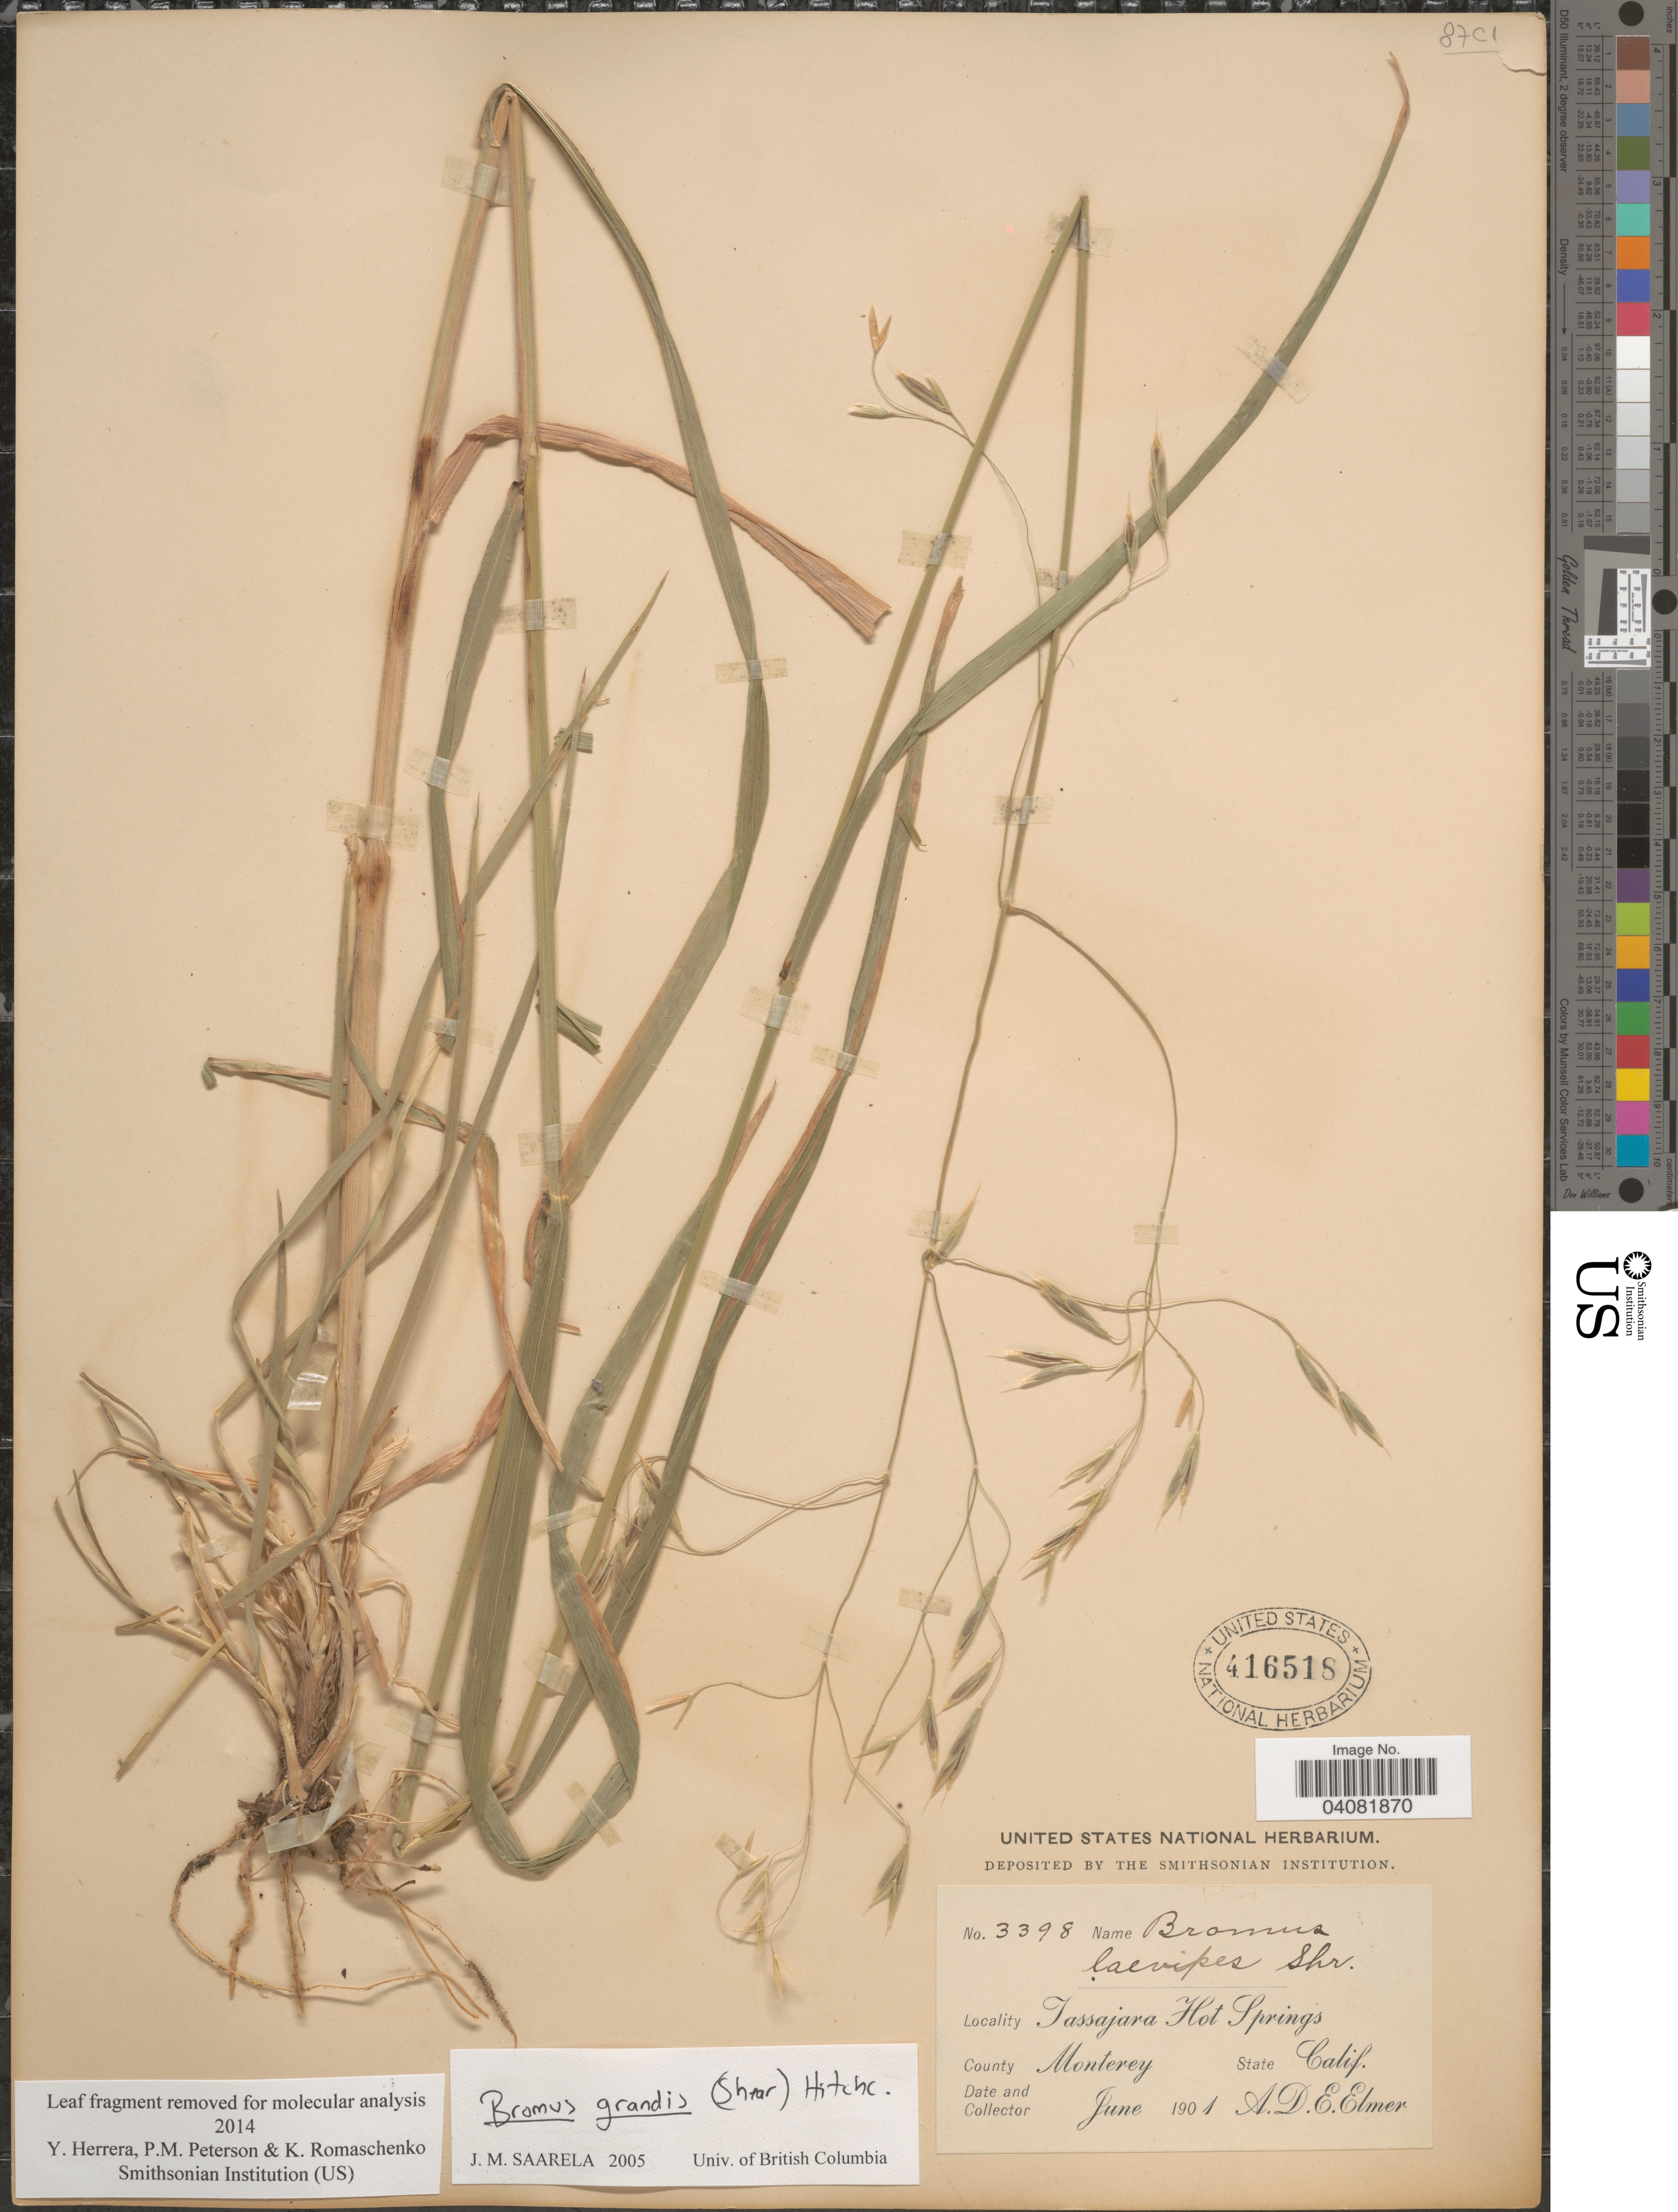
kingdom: Plantae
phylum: Tracheophyta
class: Liliopsida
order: Poales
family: Poaceae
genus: Bromus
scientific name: Bromus grandis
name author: (Shear) Hitchc.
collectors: A. D. E. Elmer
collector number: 3398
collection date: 1901-06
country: United States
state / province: California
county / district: Monterey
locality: Tassajara Hot Springs. County Monterey.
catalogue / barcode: US 416518